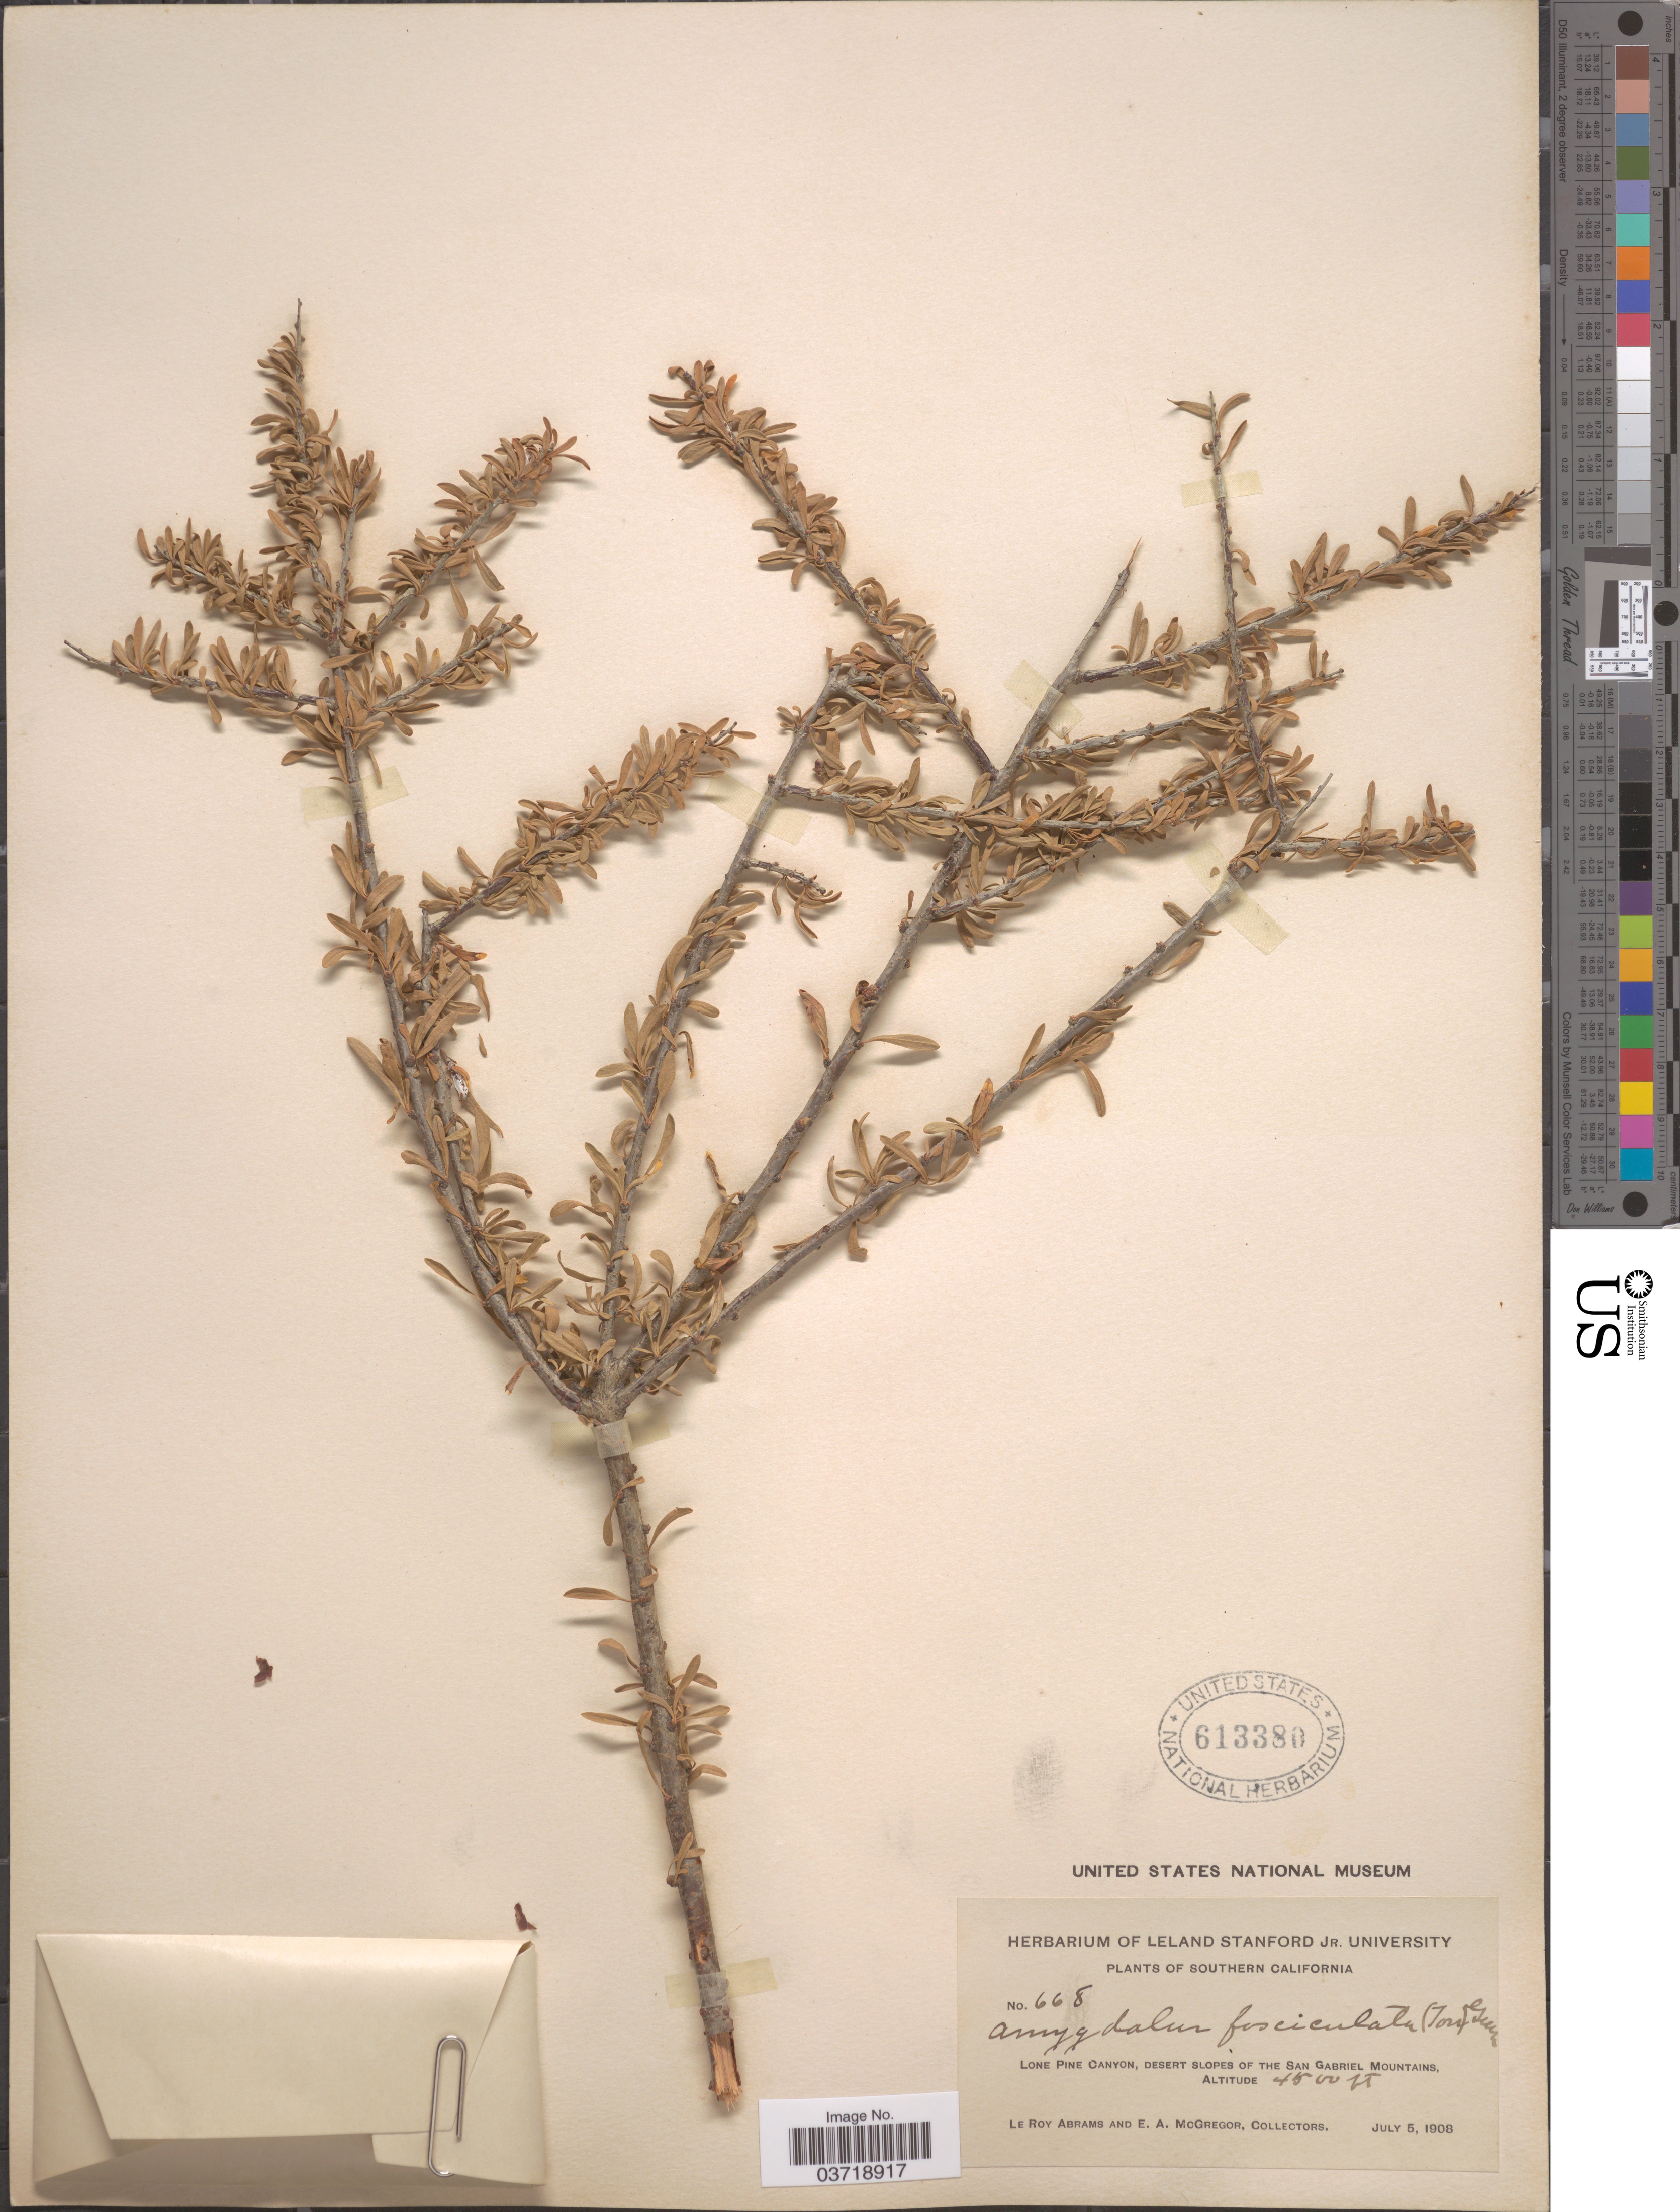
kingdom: Plantae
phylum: Tracheophyta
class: Magnoliopsida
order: Rosales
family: Rosaceae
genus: Prunus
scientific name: Prunus fasciculata var. fasciculata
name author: (Torr.) A. Gray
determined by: Strong, Mark T., (BOT), Smithsonian Institution - National Museum of Natural History (UNITED STATES)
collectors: L. Abrams & E. A. McGregor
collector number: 668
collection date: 1908-07-05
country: United States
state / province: California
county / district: Los Angeles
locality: Southern California. Lone Pine Canyon, desert slopes of the San Gabriel Mountains.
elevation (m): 1372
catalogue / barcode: US 613380